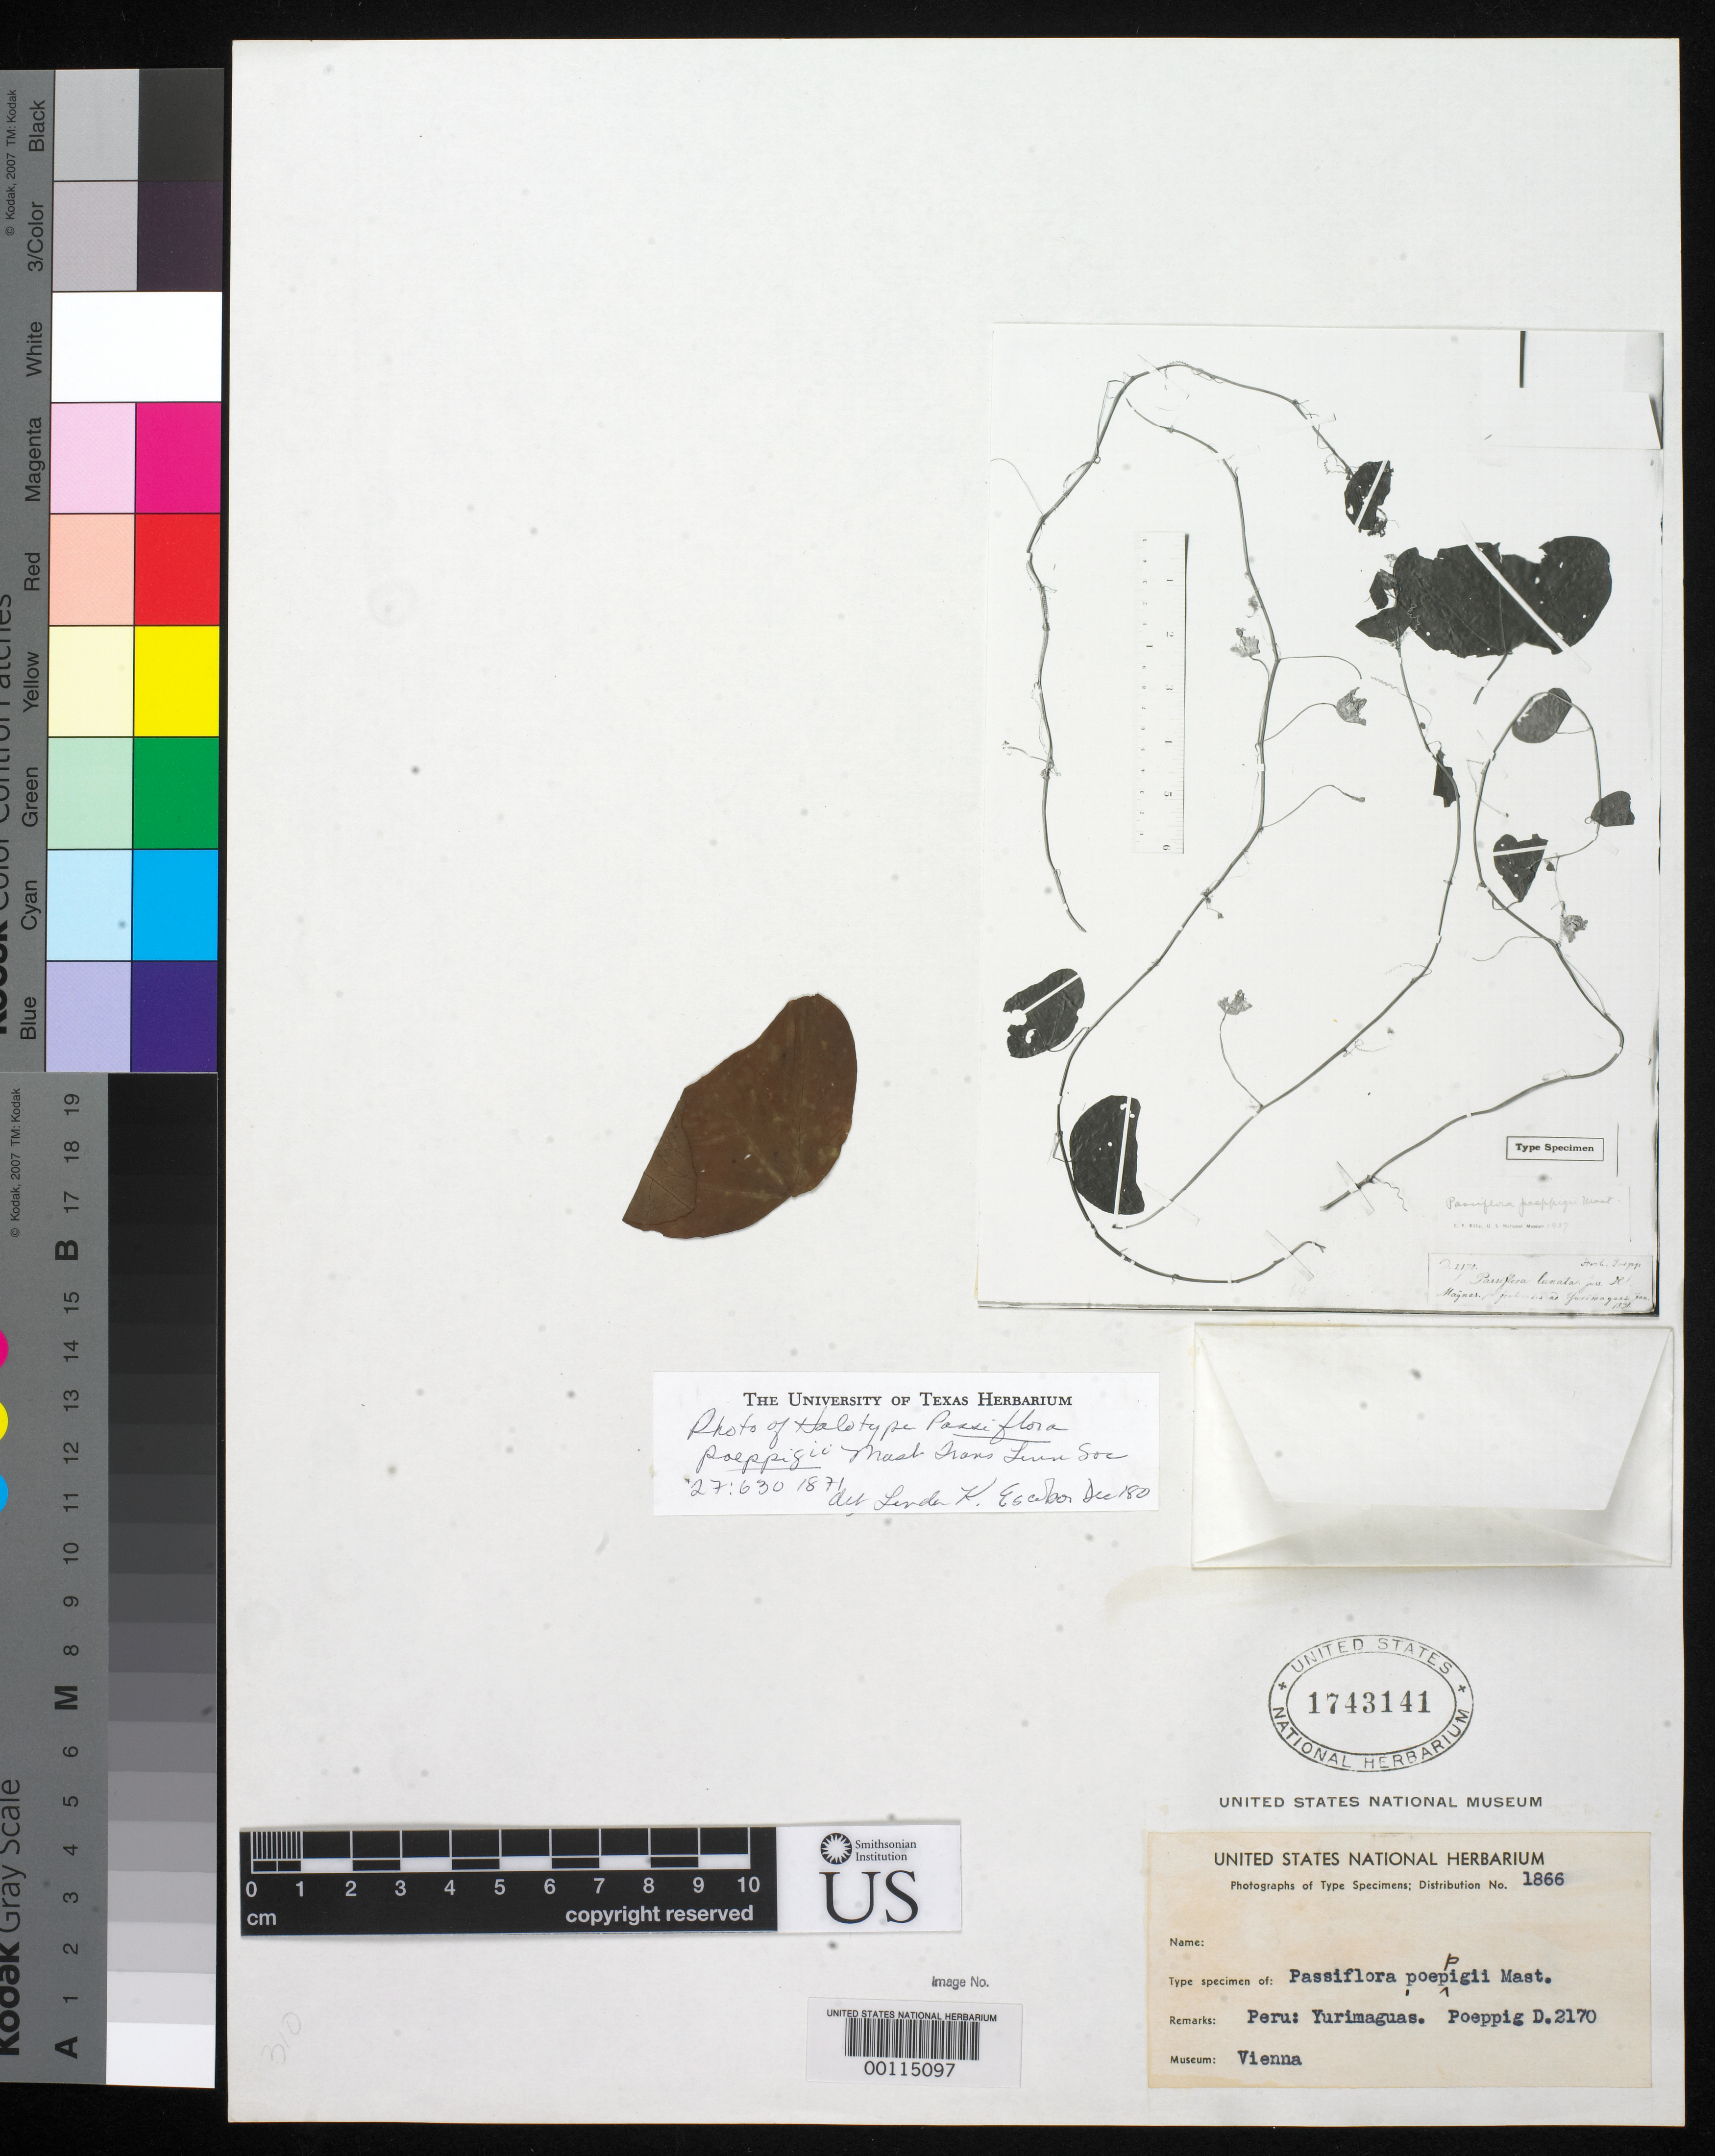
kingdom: Plantae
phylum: Tracheophyta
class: Magnoliopsida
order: Malpighiales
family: Passifloraceae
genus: Passiflora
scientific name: Passiflora poeppigii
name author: Mast.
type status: Type Fragment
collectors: E. F. Poeppig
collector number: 2170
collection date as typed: Jan 1831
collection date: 1831-01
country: Peru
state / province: Loreto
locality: Yurimaguas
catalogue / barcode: US 1743141